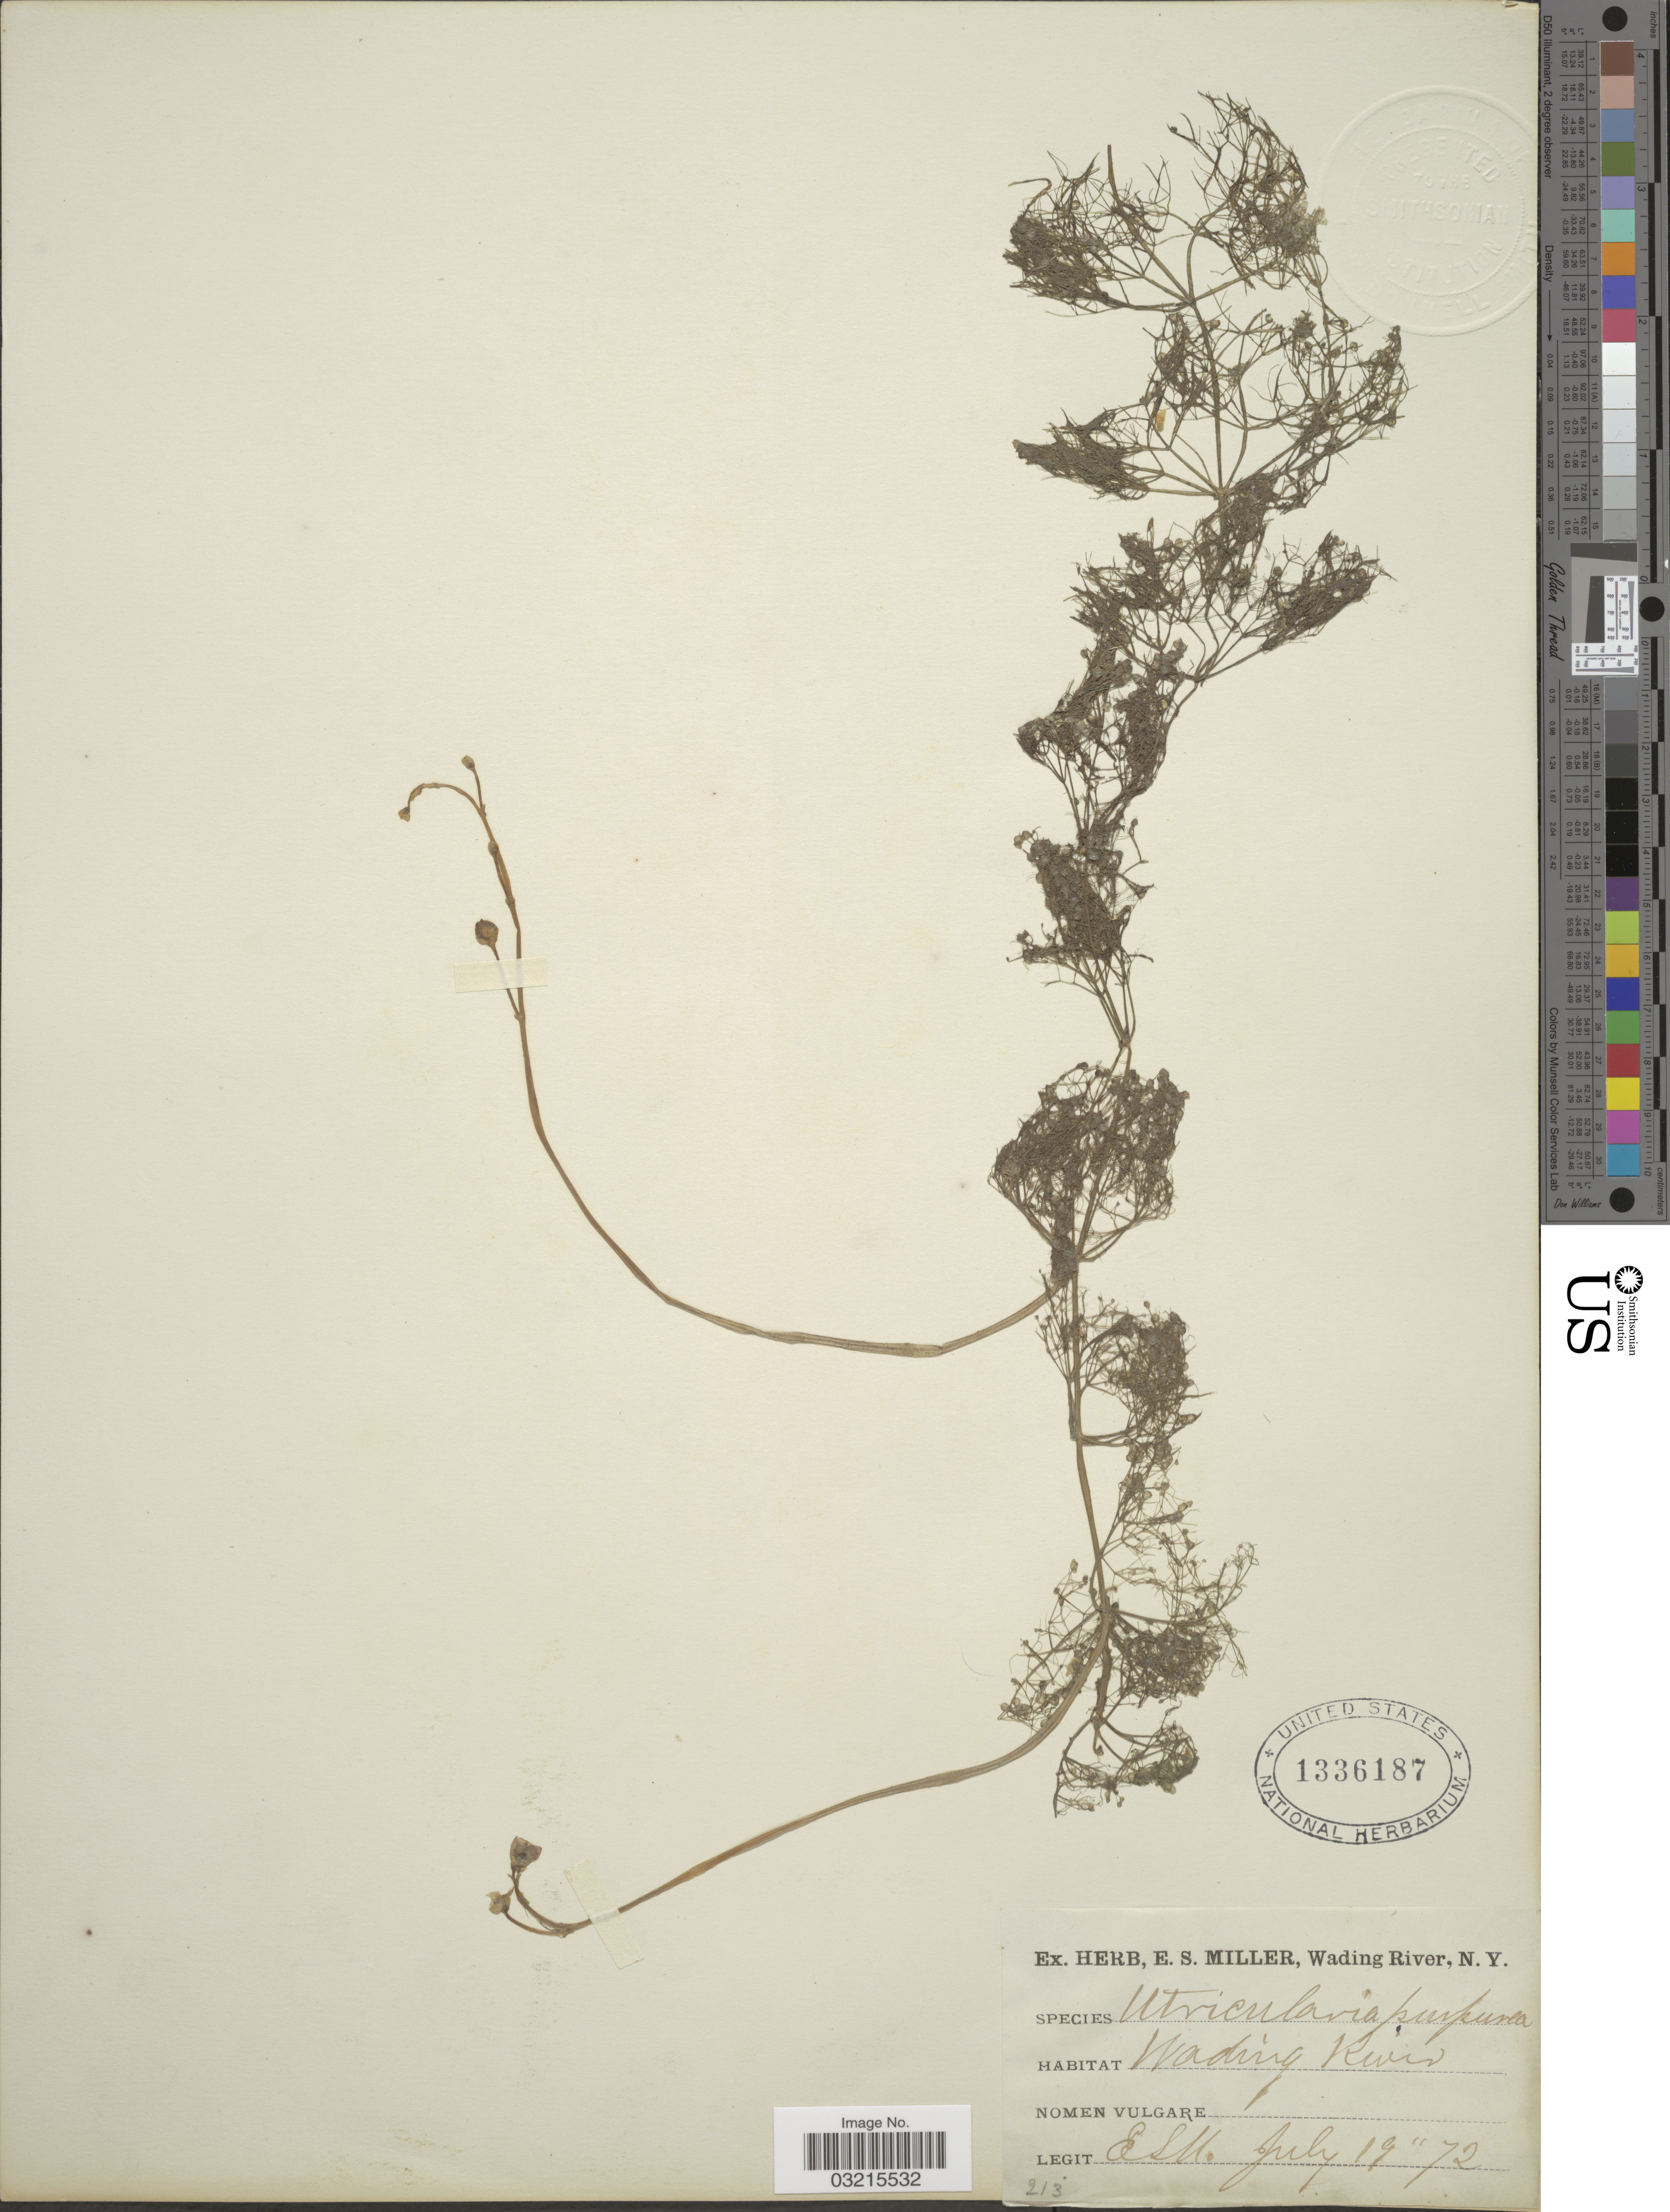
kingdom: Plantae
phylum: Tracheophyta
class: Magnoliopsida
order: Lamiales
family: Lentibulariaceae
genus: Utricularia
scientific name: Utricularia purpurea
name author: Walter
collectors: E. S. Miller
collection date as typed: Transcribed d/m/y: 19/7/72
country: United States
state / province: New York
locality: Wading River.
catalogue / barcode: US 1336187